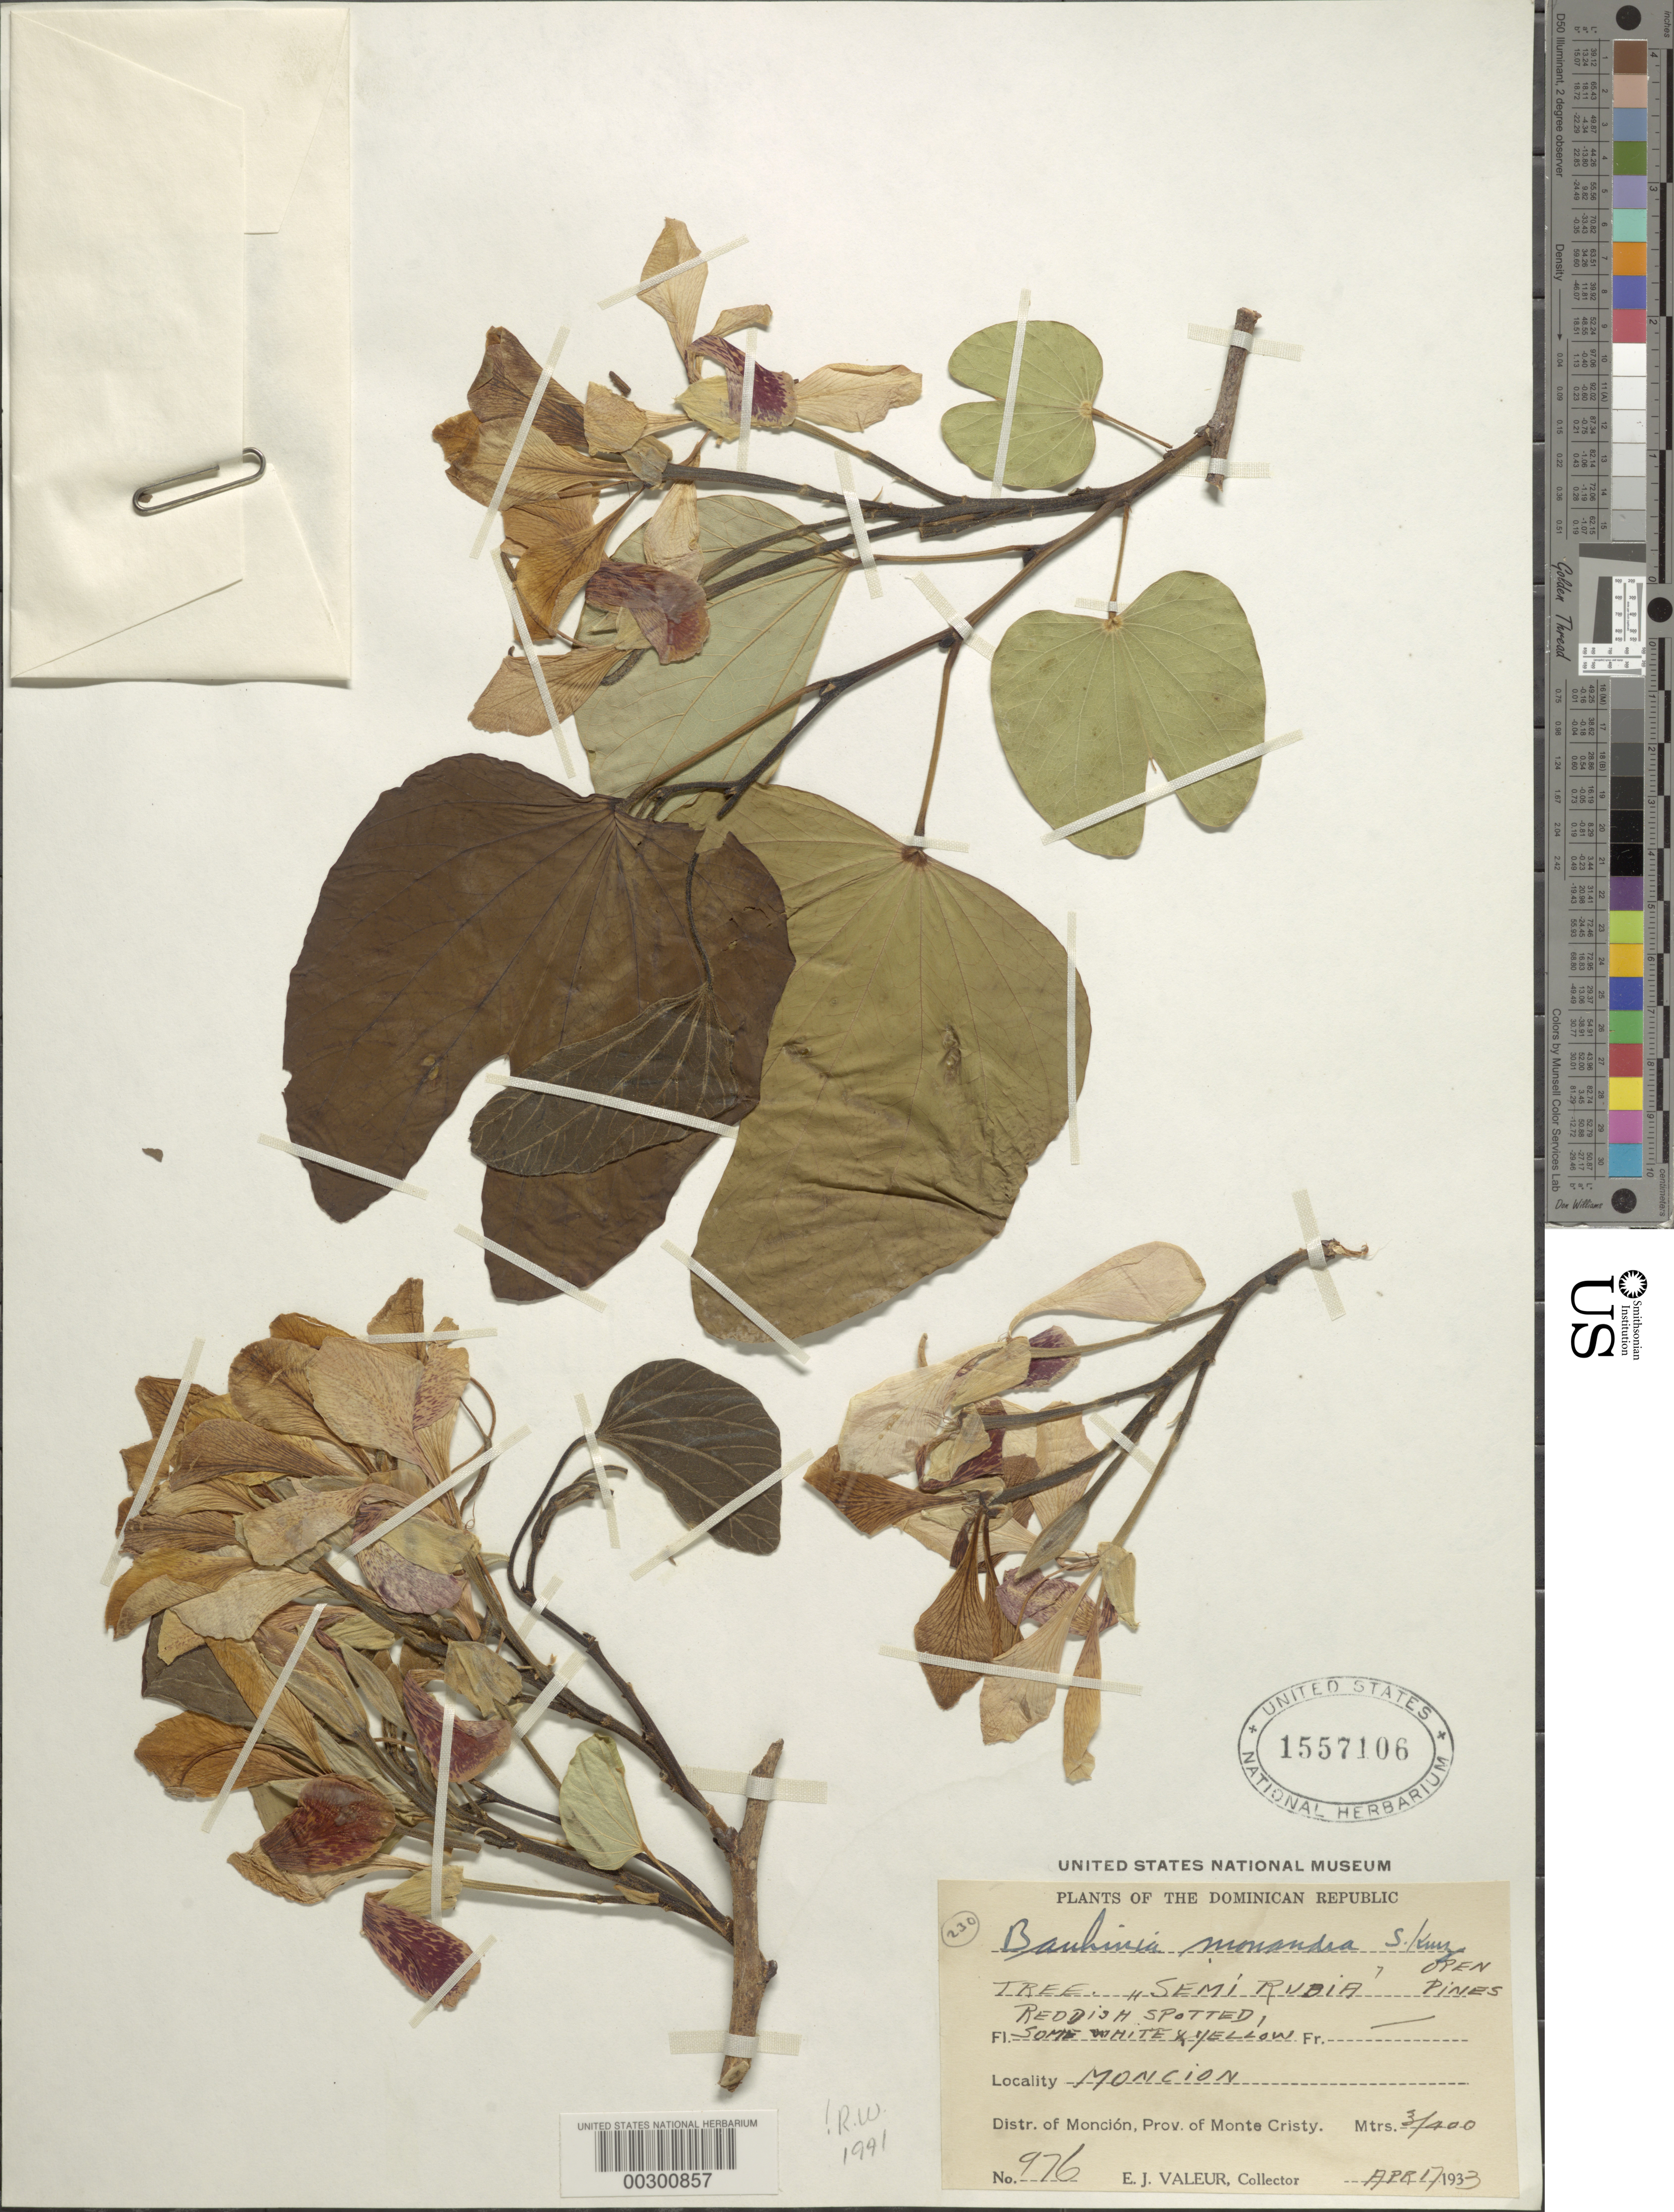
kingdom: Plantae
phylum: Tracheophyta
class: Magnoliopsida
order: Fabales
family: Fabaceae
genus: Bauhinia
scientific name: Bauhinia monandra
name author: Kurz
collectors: E. Valeur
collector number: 976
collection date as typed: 17 Apr 1933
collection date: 1933-04-17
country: Dominican Republic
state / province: Santiago Rodríguez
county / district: Monción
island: Hispaniola Island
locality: Moncion, moncion dist. [province originally recorded as monte cristi.]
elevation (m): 300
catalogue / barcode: US 1557106